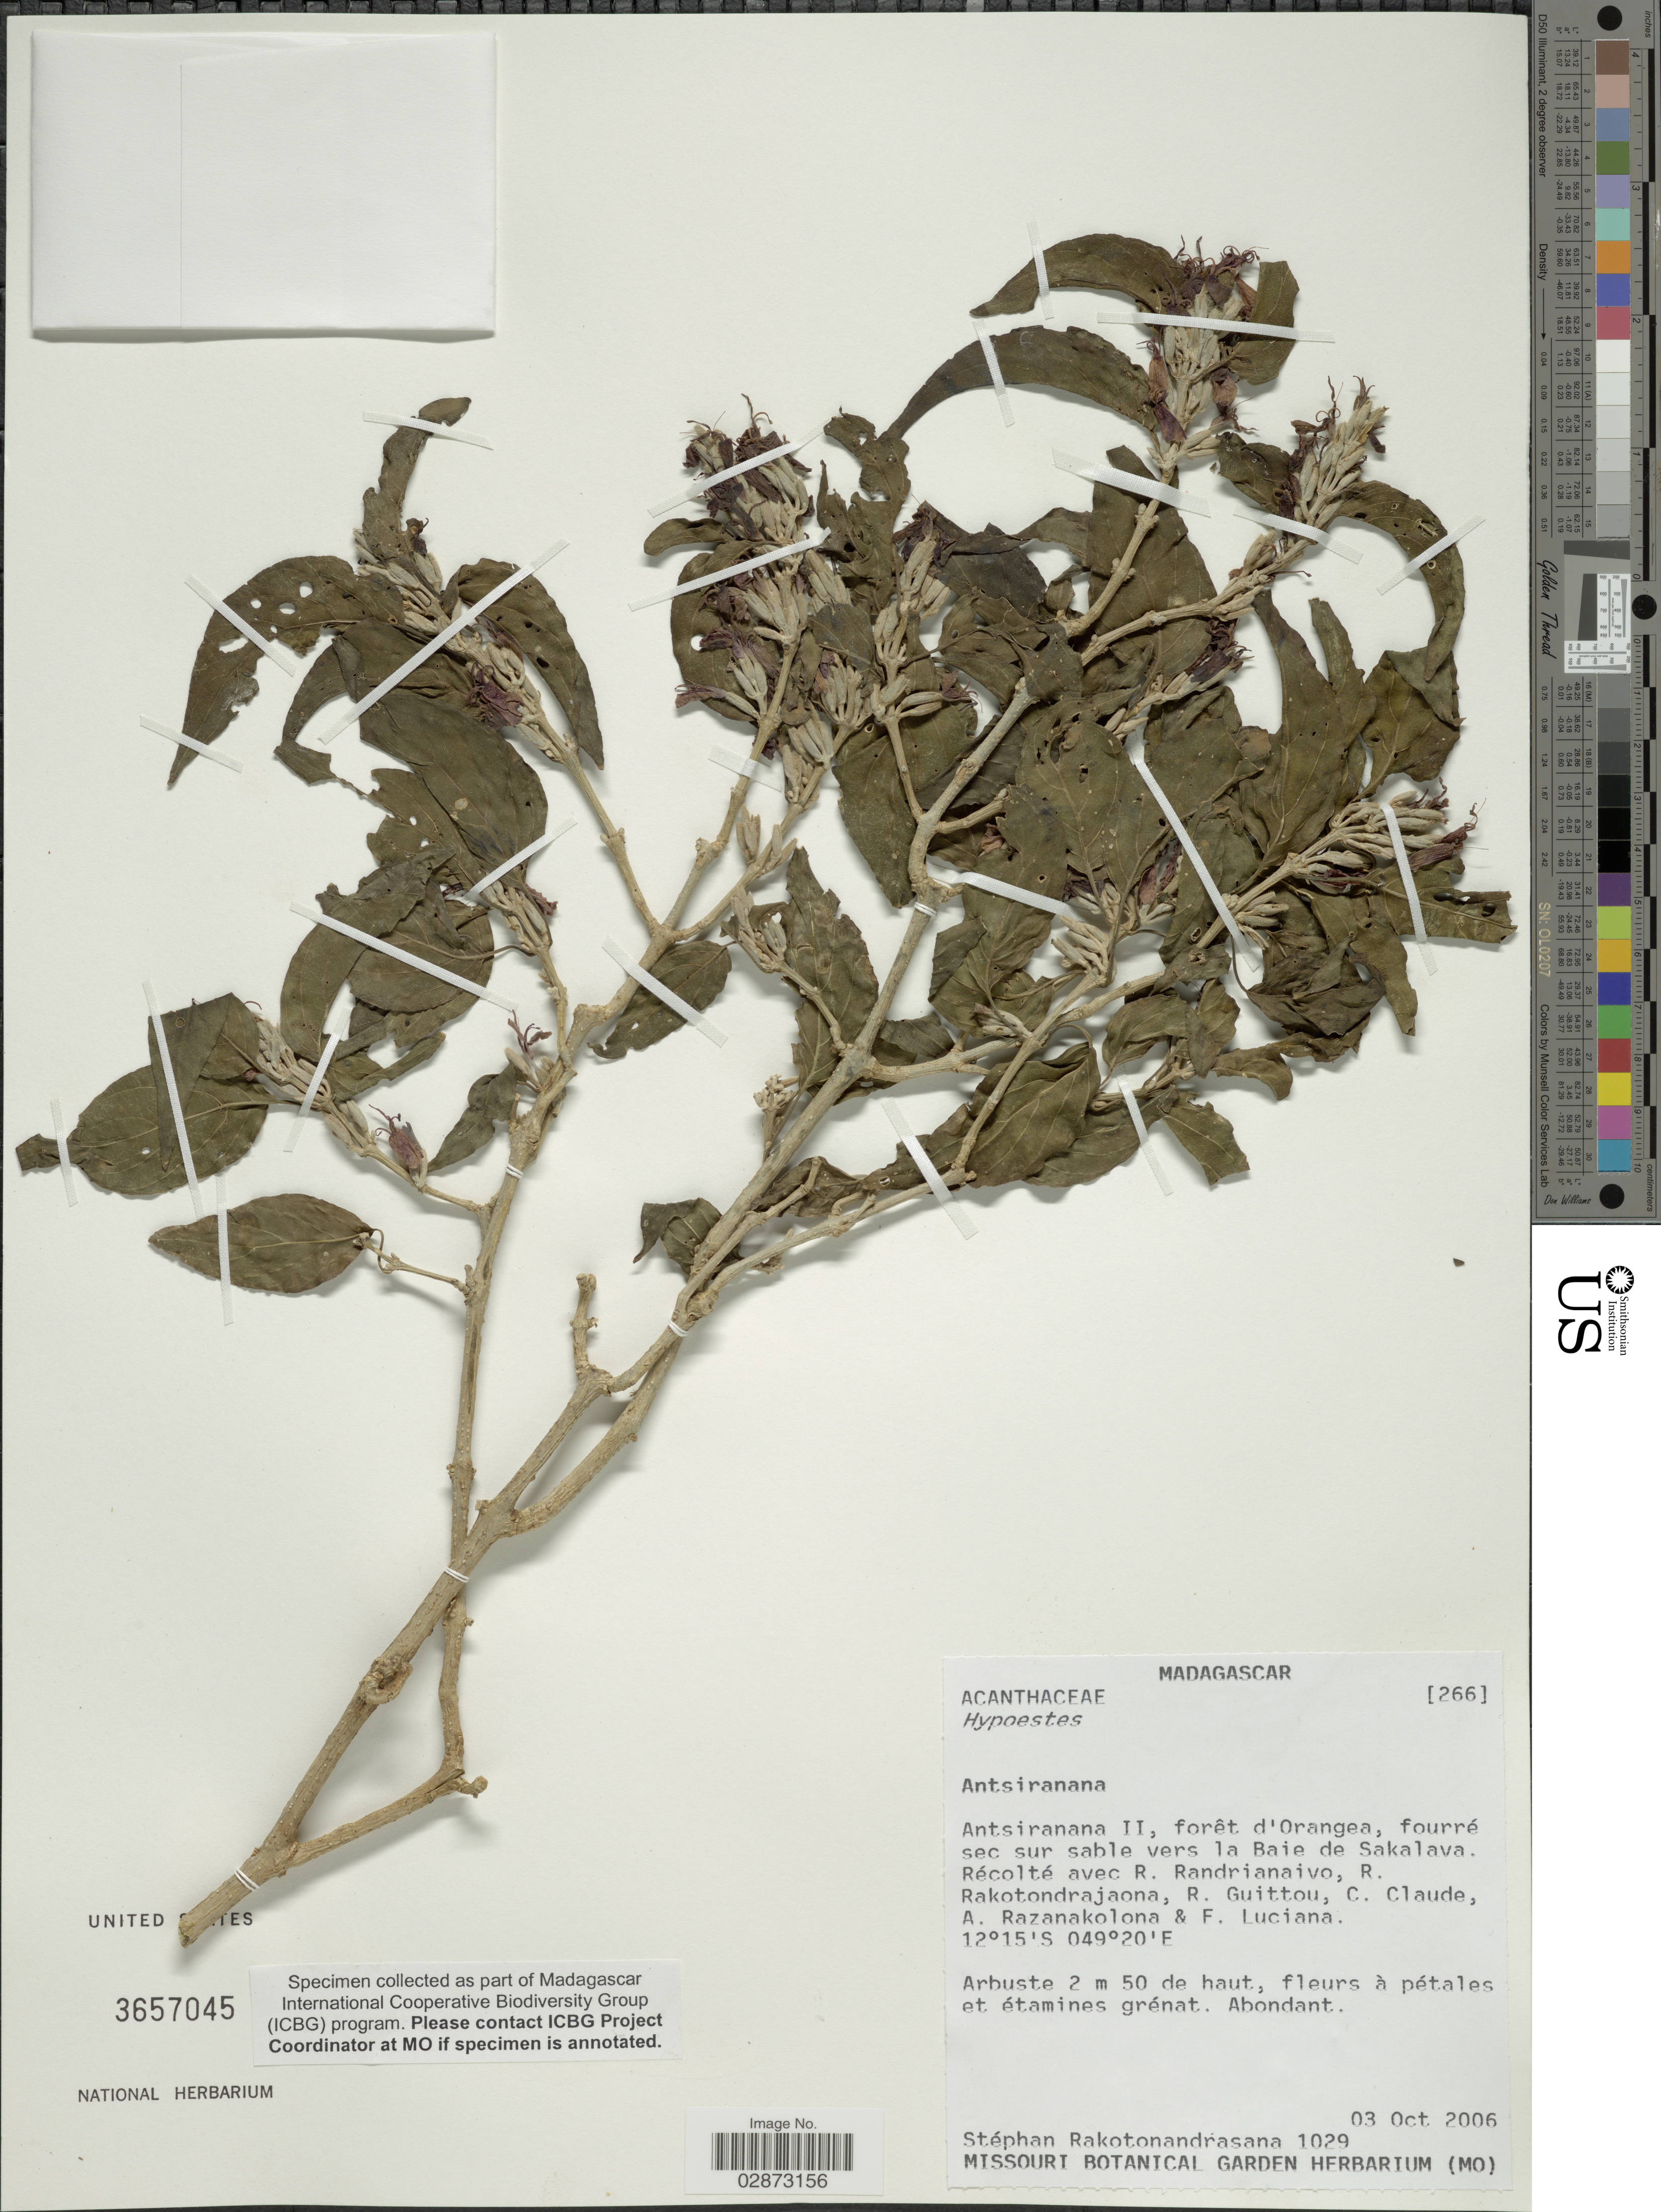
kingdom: Plantae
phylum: Tracheophyta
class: Magnoliopsida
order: Lamiales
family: Acanthaceae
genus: Hypoestes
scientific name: Hypoestes sp.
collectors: S. Rakotonandrasana, R. Randrianaivo, R. Rakotondrajaona, R. Guittou & et al.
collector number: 1029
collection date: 2006-10-03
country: Madagascar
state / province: Diana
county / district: Antsiranana II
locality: Antsiranana II, forêt d'Orangea, fourré sec sur sable vers la Baie de Sakalava.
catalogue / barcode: US 3657045